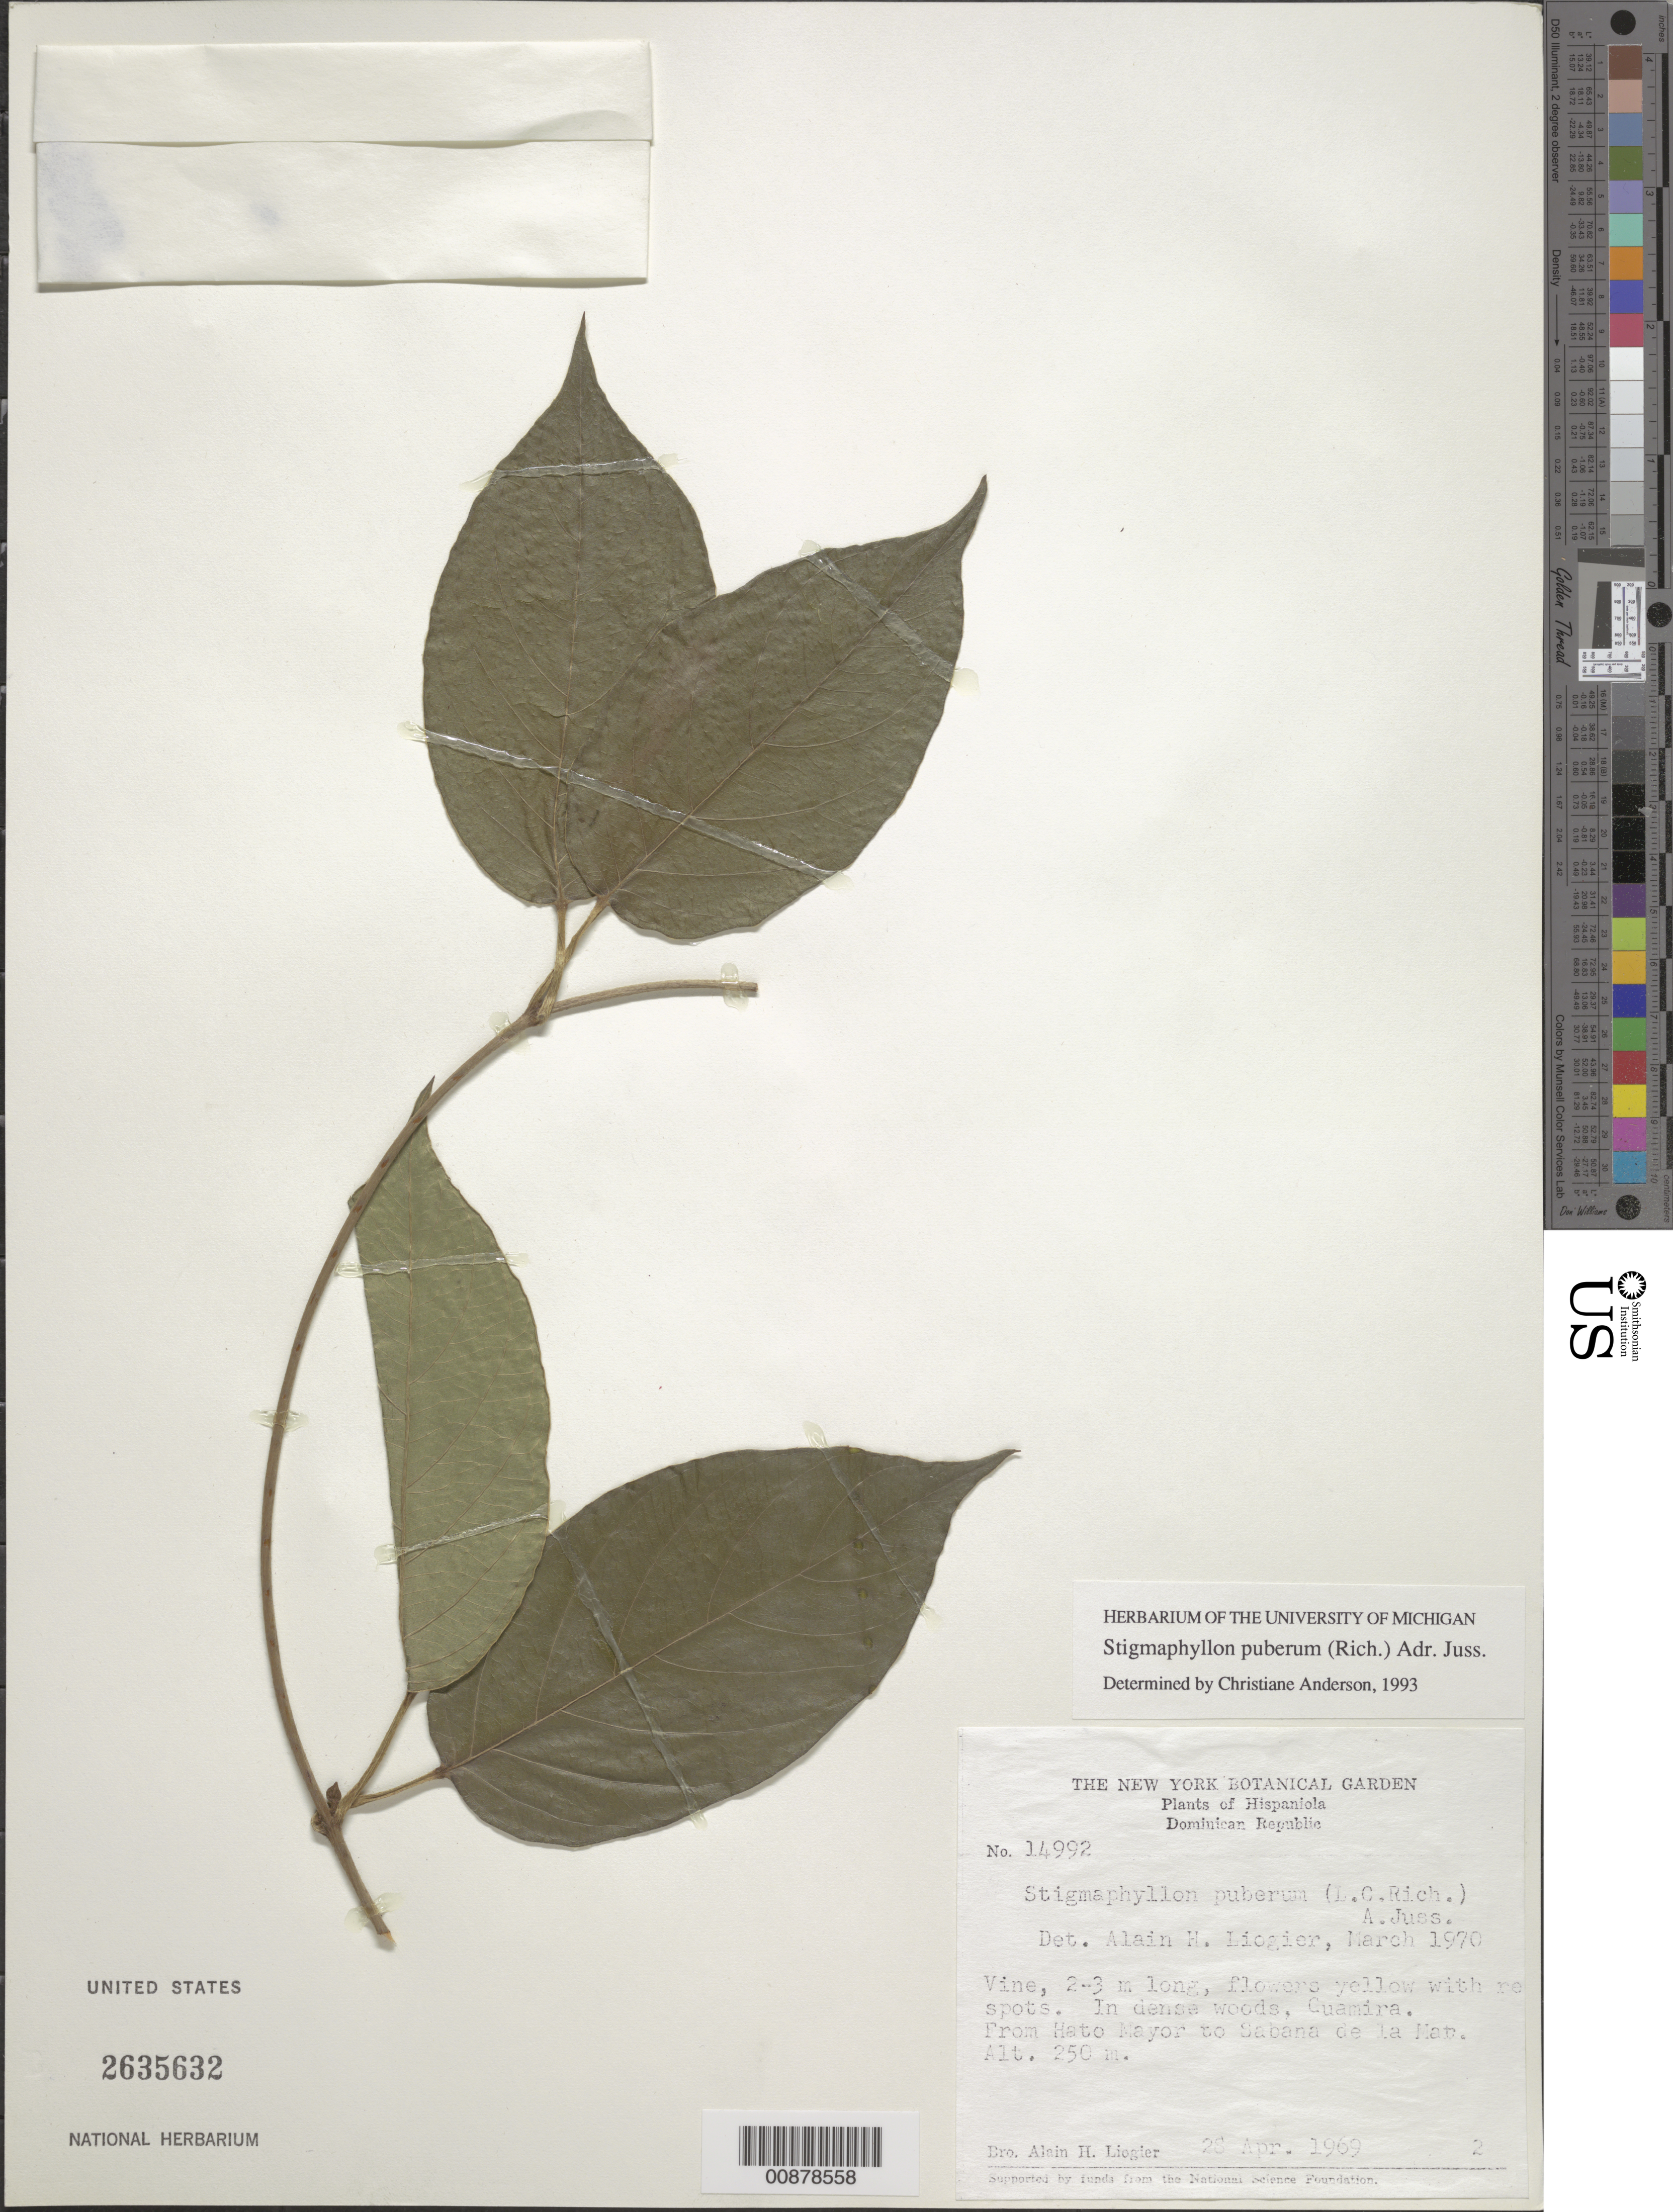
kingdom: Plantae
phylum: Tracheophyta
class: Magnoliopsida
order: Malpighiales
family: Malpighiaceae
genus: Stigmaphyllon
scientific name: Stigmaphyllon puberum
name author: (Rich.) A. Juss.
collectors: A. H. Liogier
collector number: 14992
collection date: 1969-04-28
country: Dominican Republic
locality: Hispaniola. Cuamira. From Hato Mayor to Sabana de la Mar.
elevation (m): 250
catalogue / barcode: US 2635632